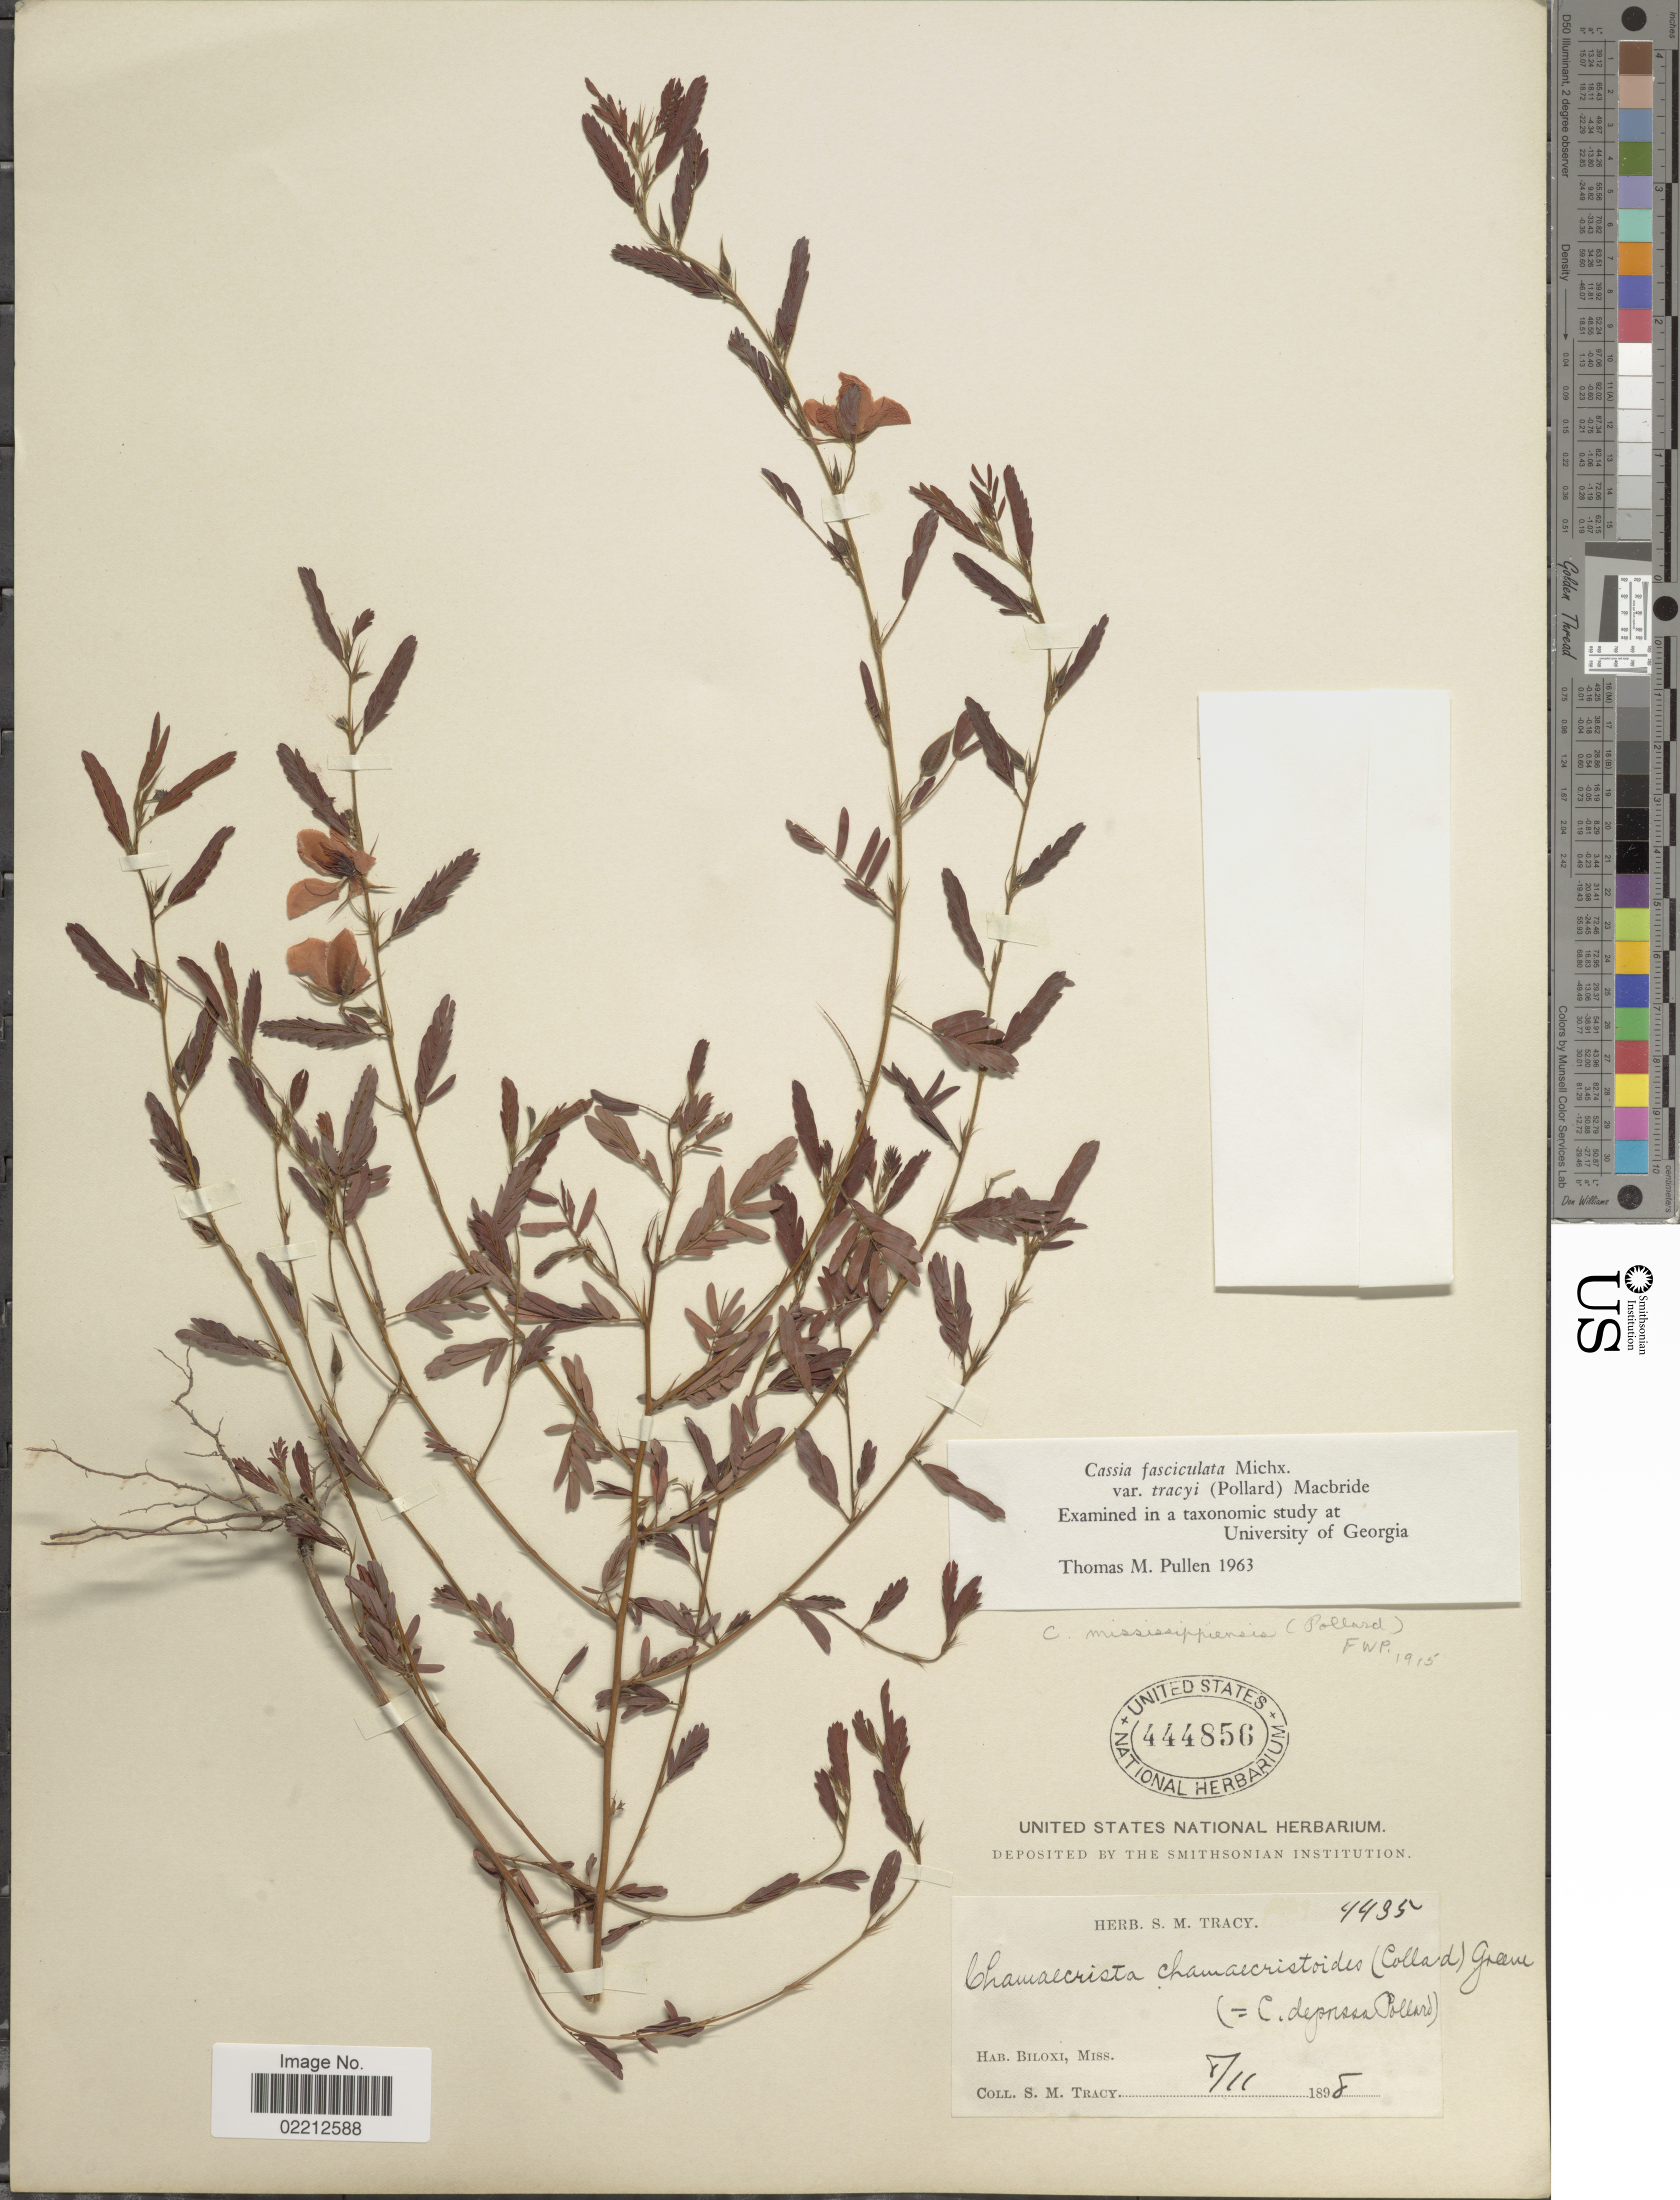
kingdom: Plantae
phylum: Tracheophyta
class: Magnoliopsida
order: Fabales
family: Fabaceae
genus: Chamaecrista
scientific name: Chamaecrista fasciculata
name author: (Michx.) Greene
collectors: S. M. Tracy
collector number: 4495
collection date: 1898-08-11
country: United States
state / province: Mississippi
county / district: Harrison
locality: Biloxi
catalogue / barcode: US 444856